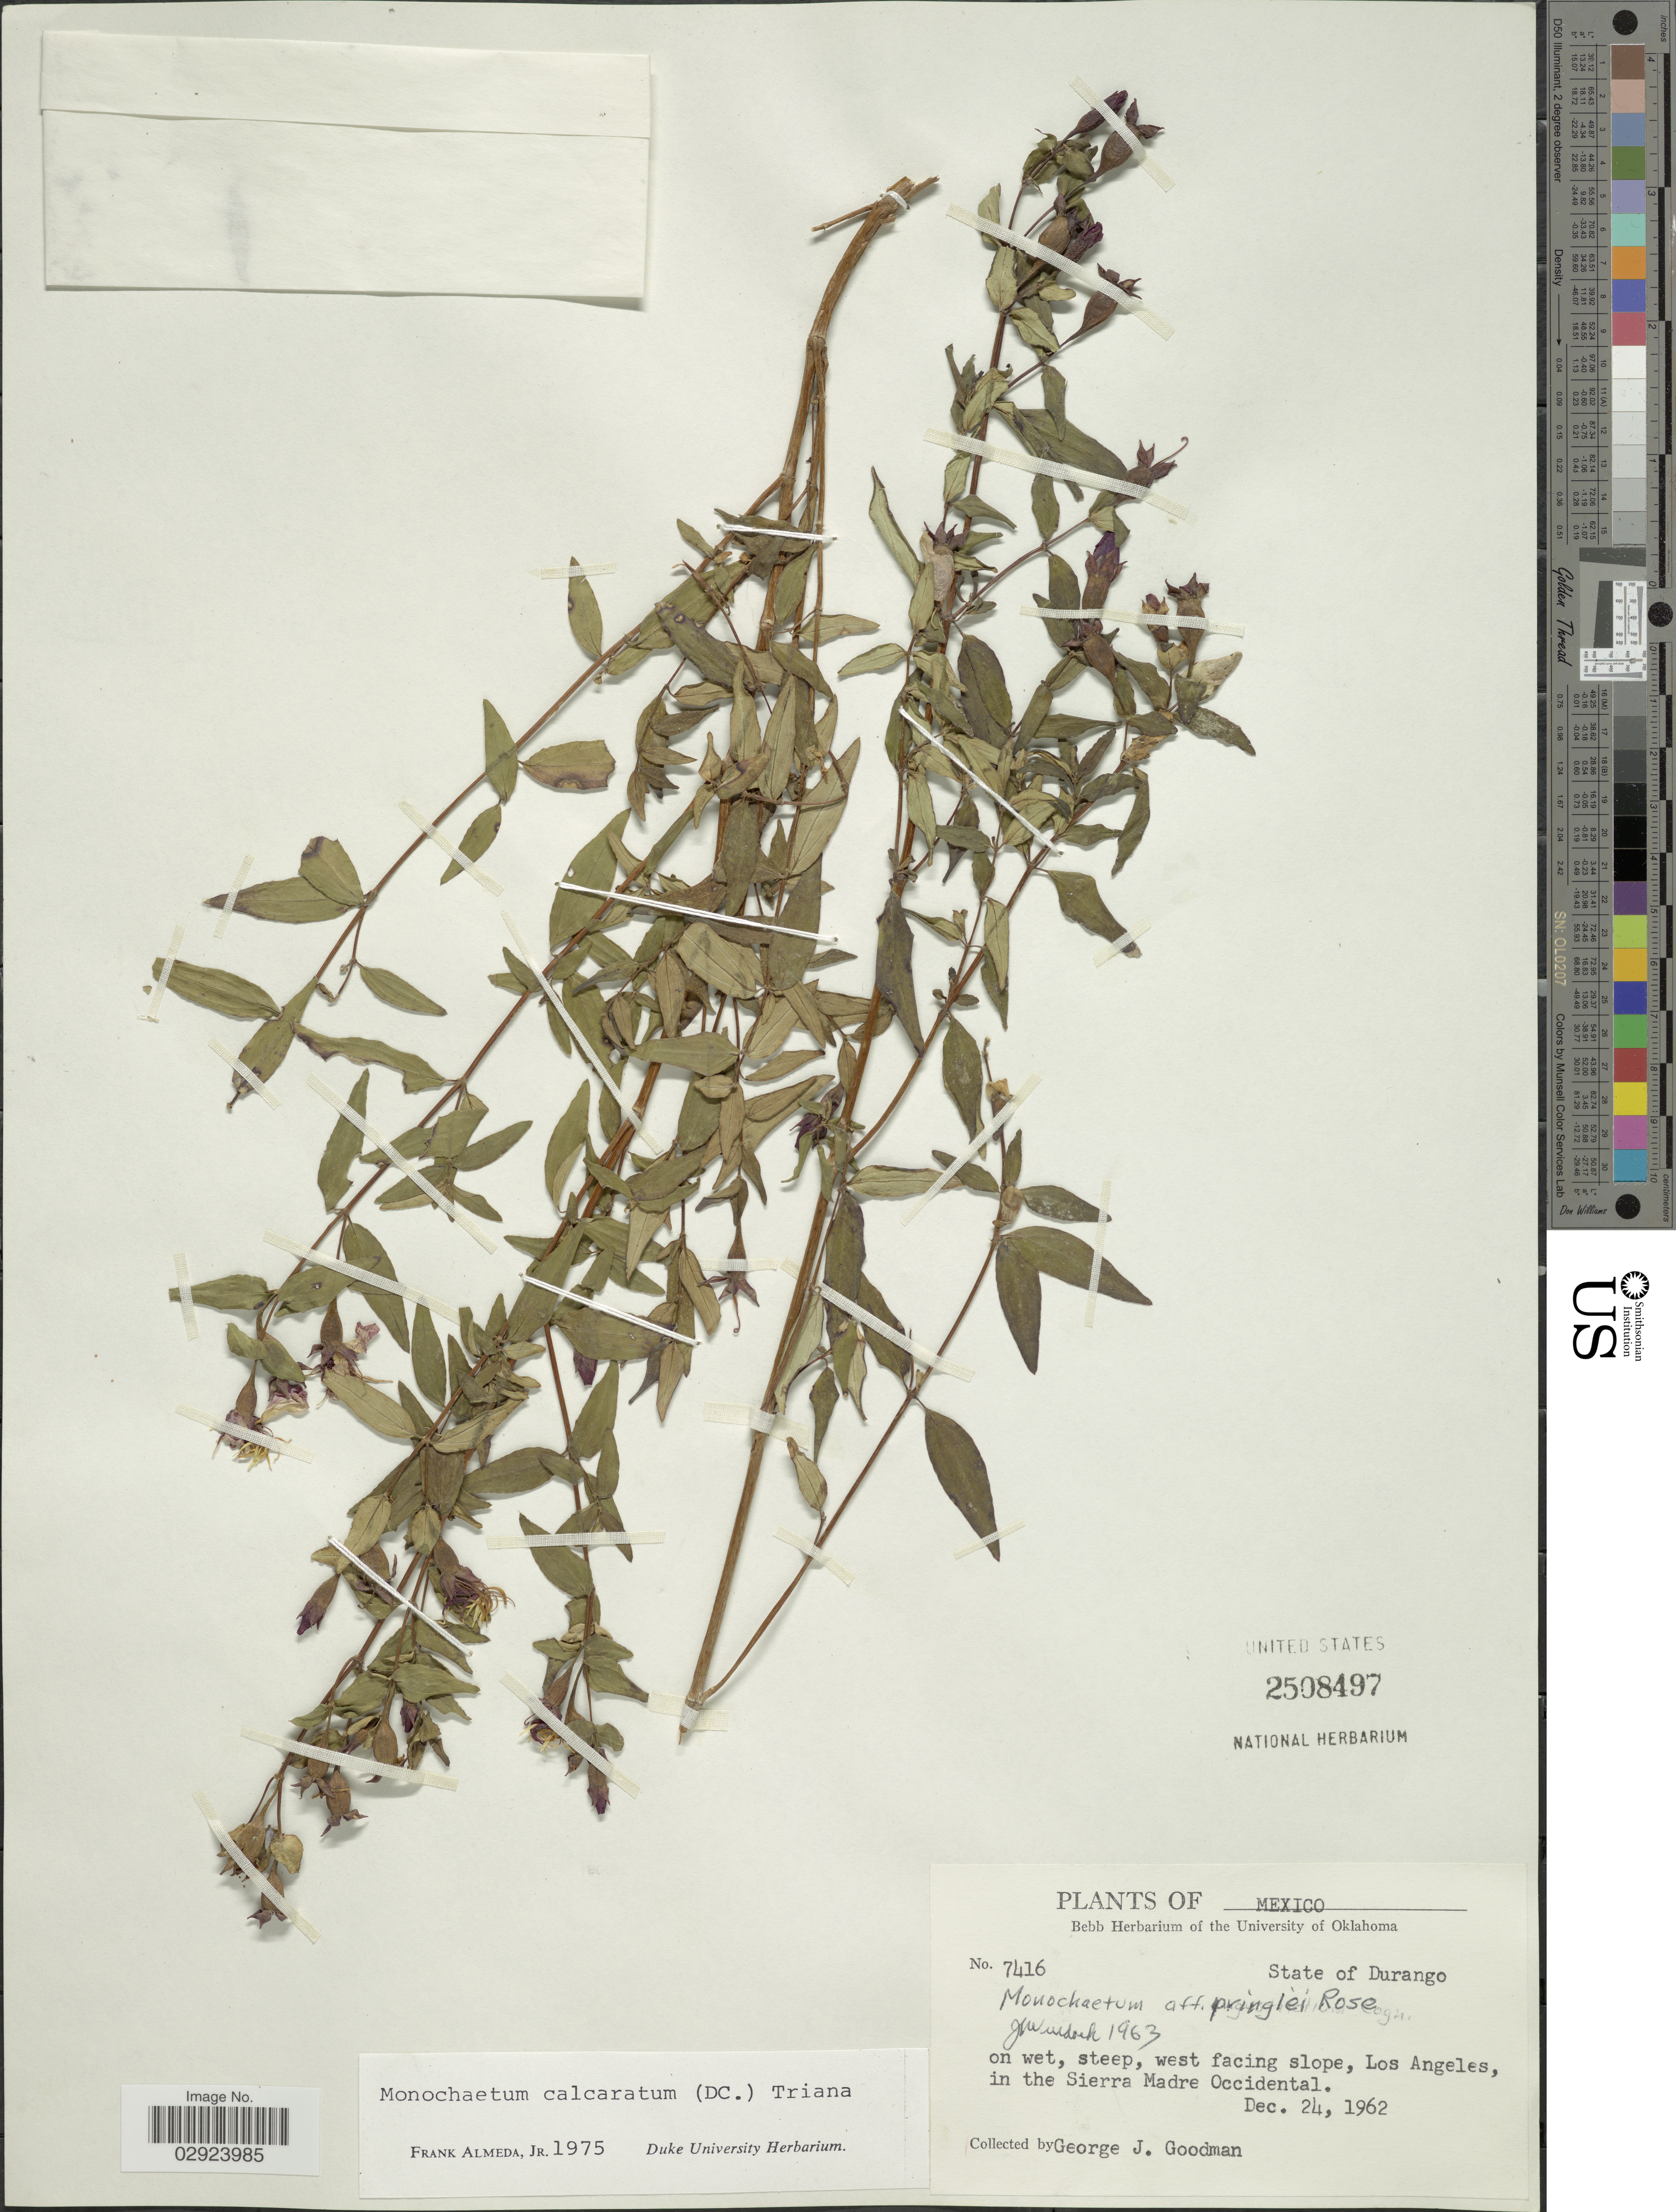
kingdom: Plantae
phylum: Tracheophyta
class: Magnoliopsida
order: Myrtales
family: Melastomataceae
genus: Monochaetum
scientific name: Monochaetum calcaratum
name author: (DC.) Triana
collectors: G. J. Goodman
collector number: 7416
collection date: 1962-12-24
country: Mexico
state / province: Durango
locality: On wet, steep, west facing slope, Los Angeles, in the Sierra Madre Occidental.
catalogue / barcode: US 2508497